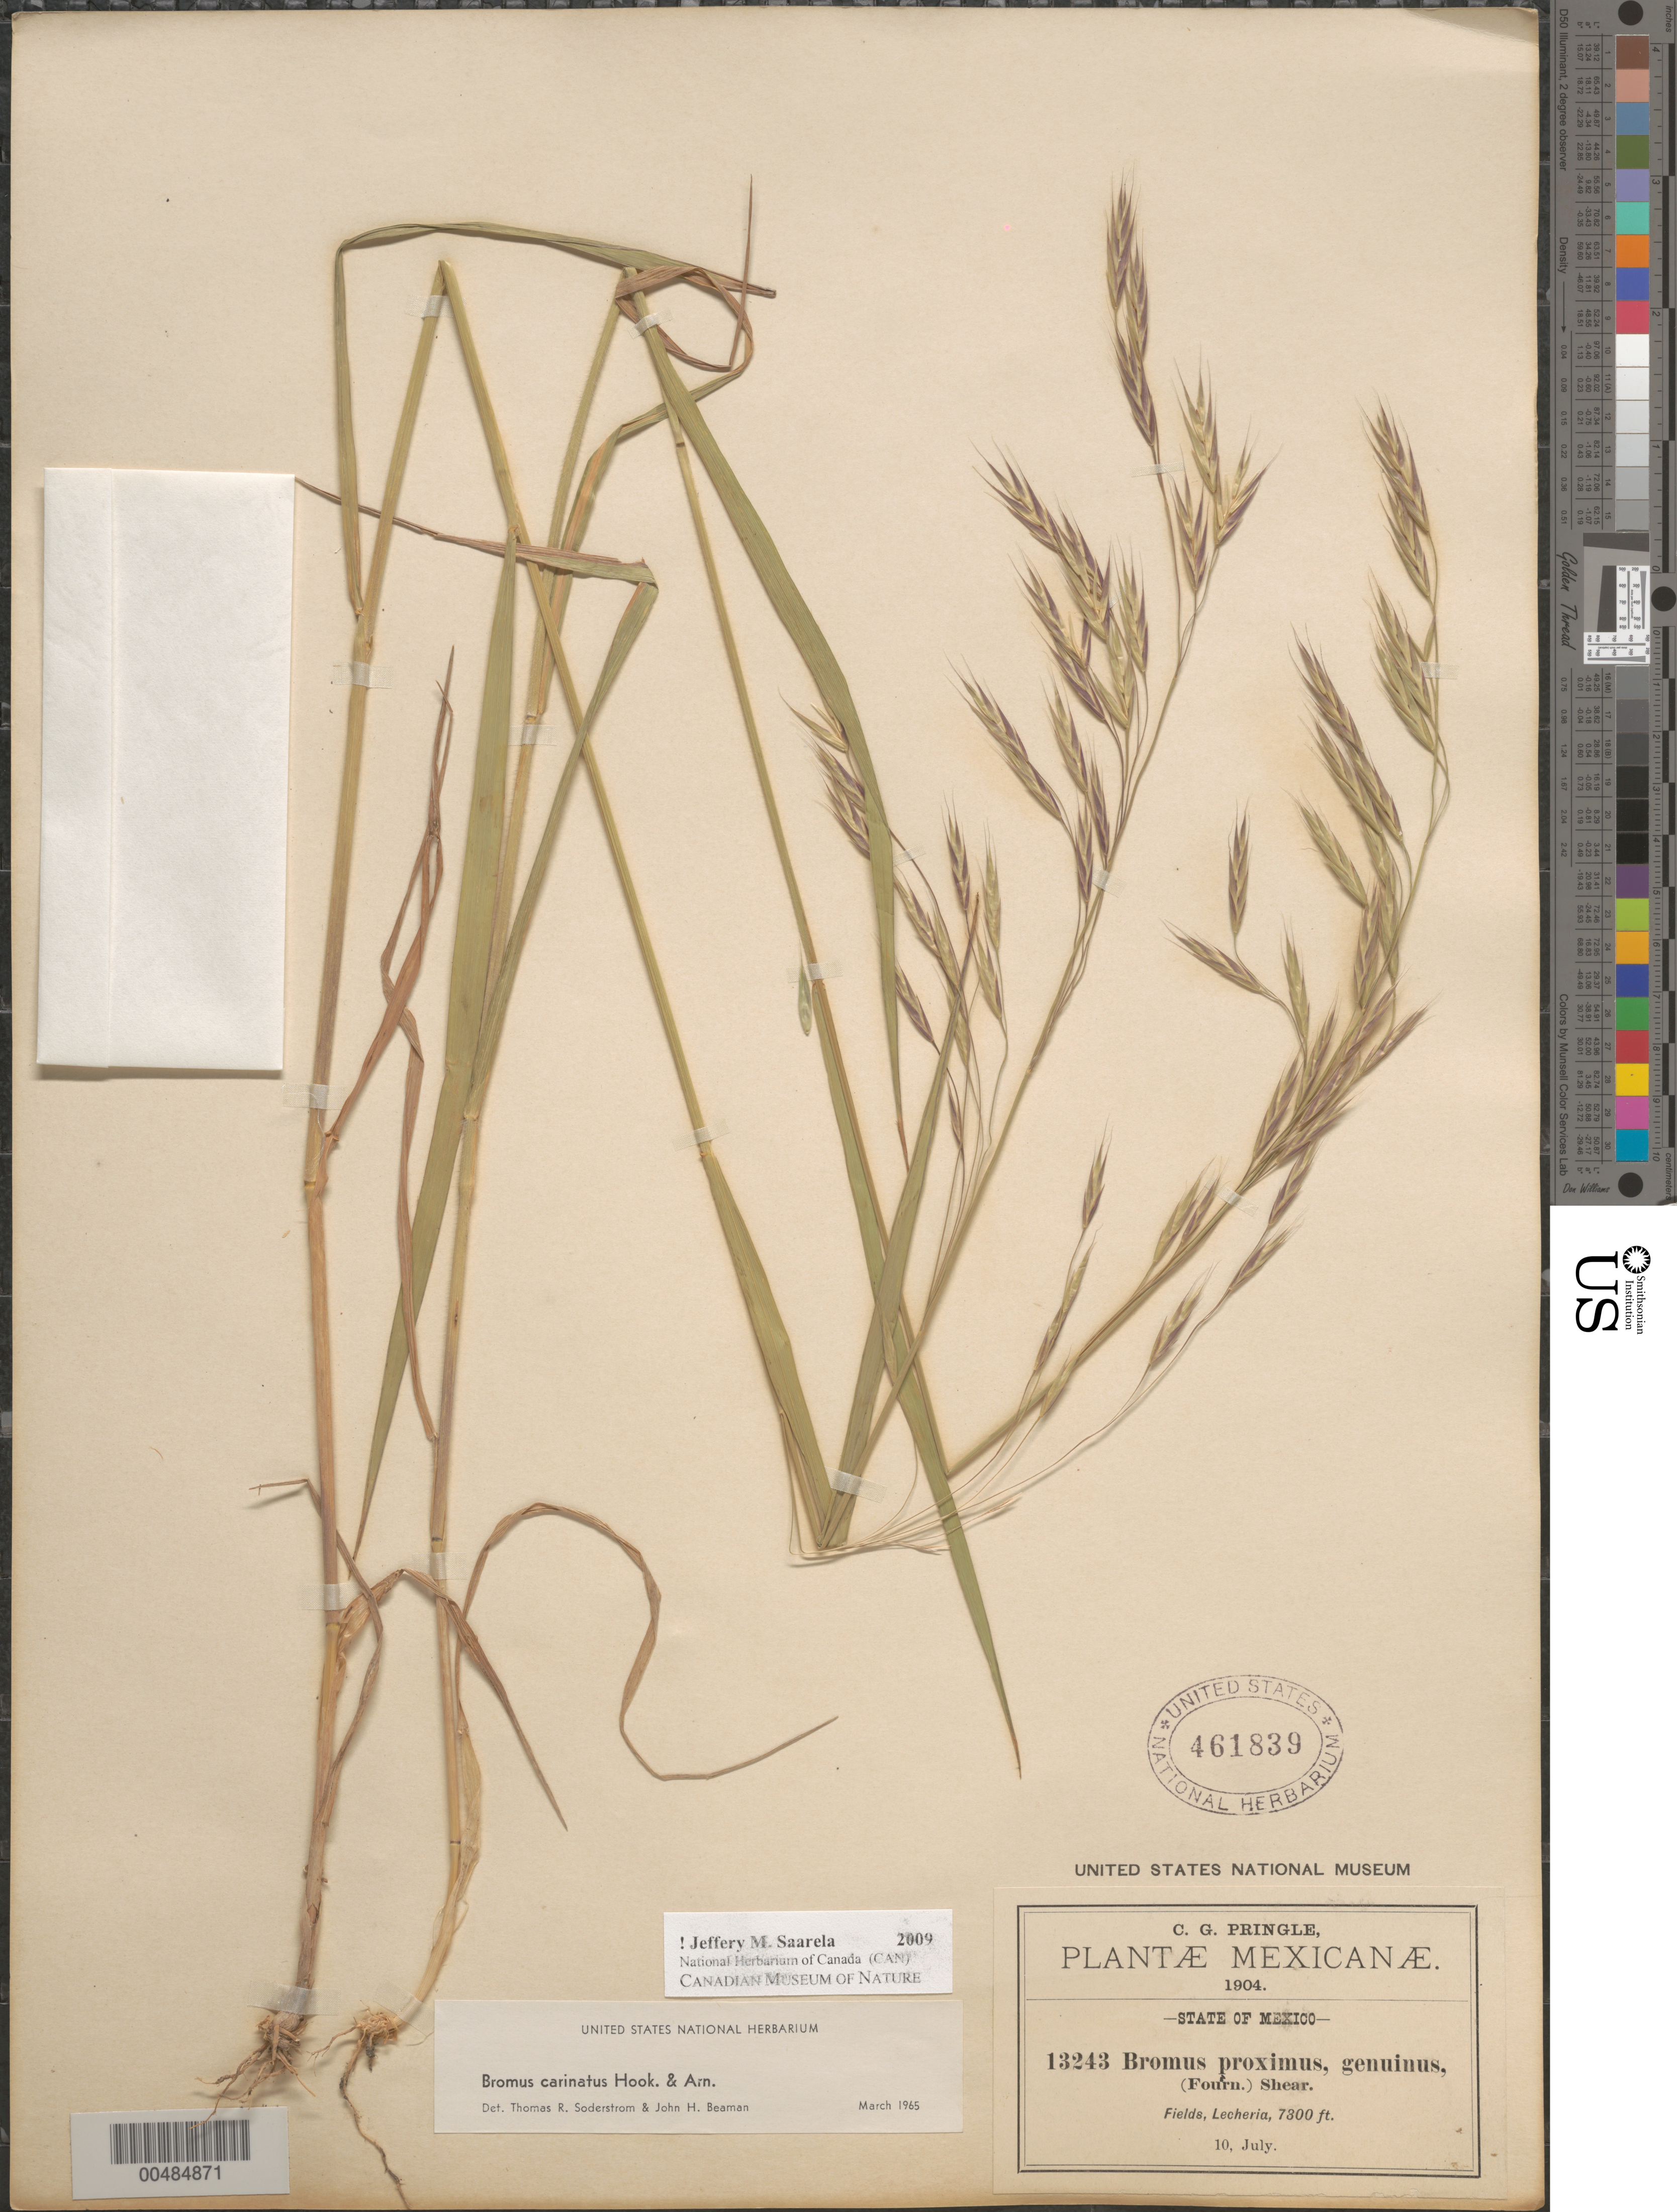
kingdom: Plantae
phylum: Tracheophyta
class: Liliopsida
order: Poales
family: Poaceae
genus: Bromus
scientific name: Bromus carinatus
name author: Hook. & Arn.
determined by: Soderstrom, T. R.; Beaman, J. H.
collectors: C. G. Pringle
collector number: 13243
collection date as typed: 10 Jul 1904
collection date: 1904-07-10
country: Mexico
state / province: México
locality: Lecheria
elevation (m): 2225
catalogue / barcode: US 461839